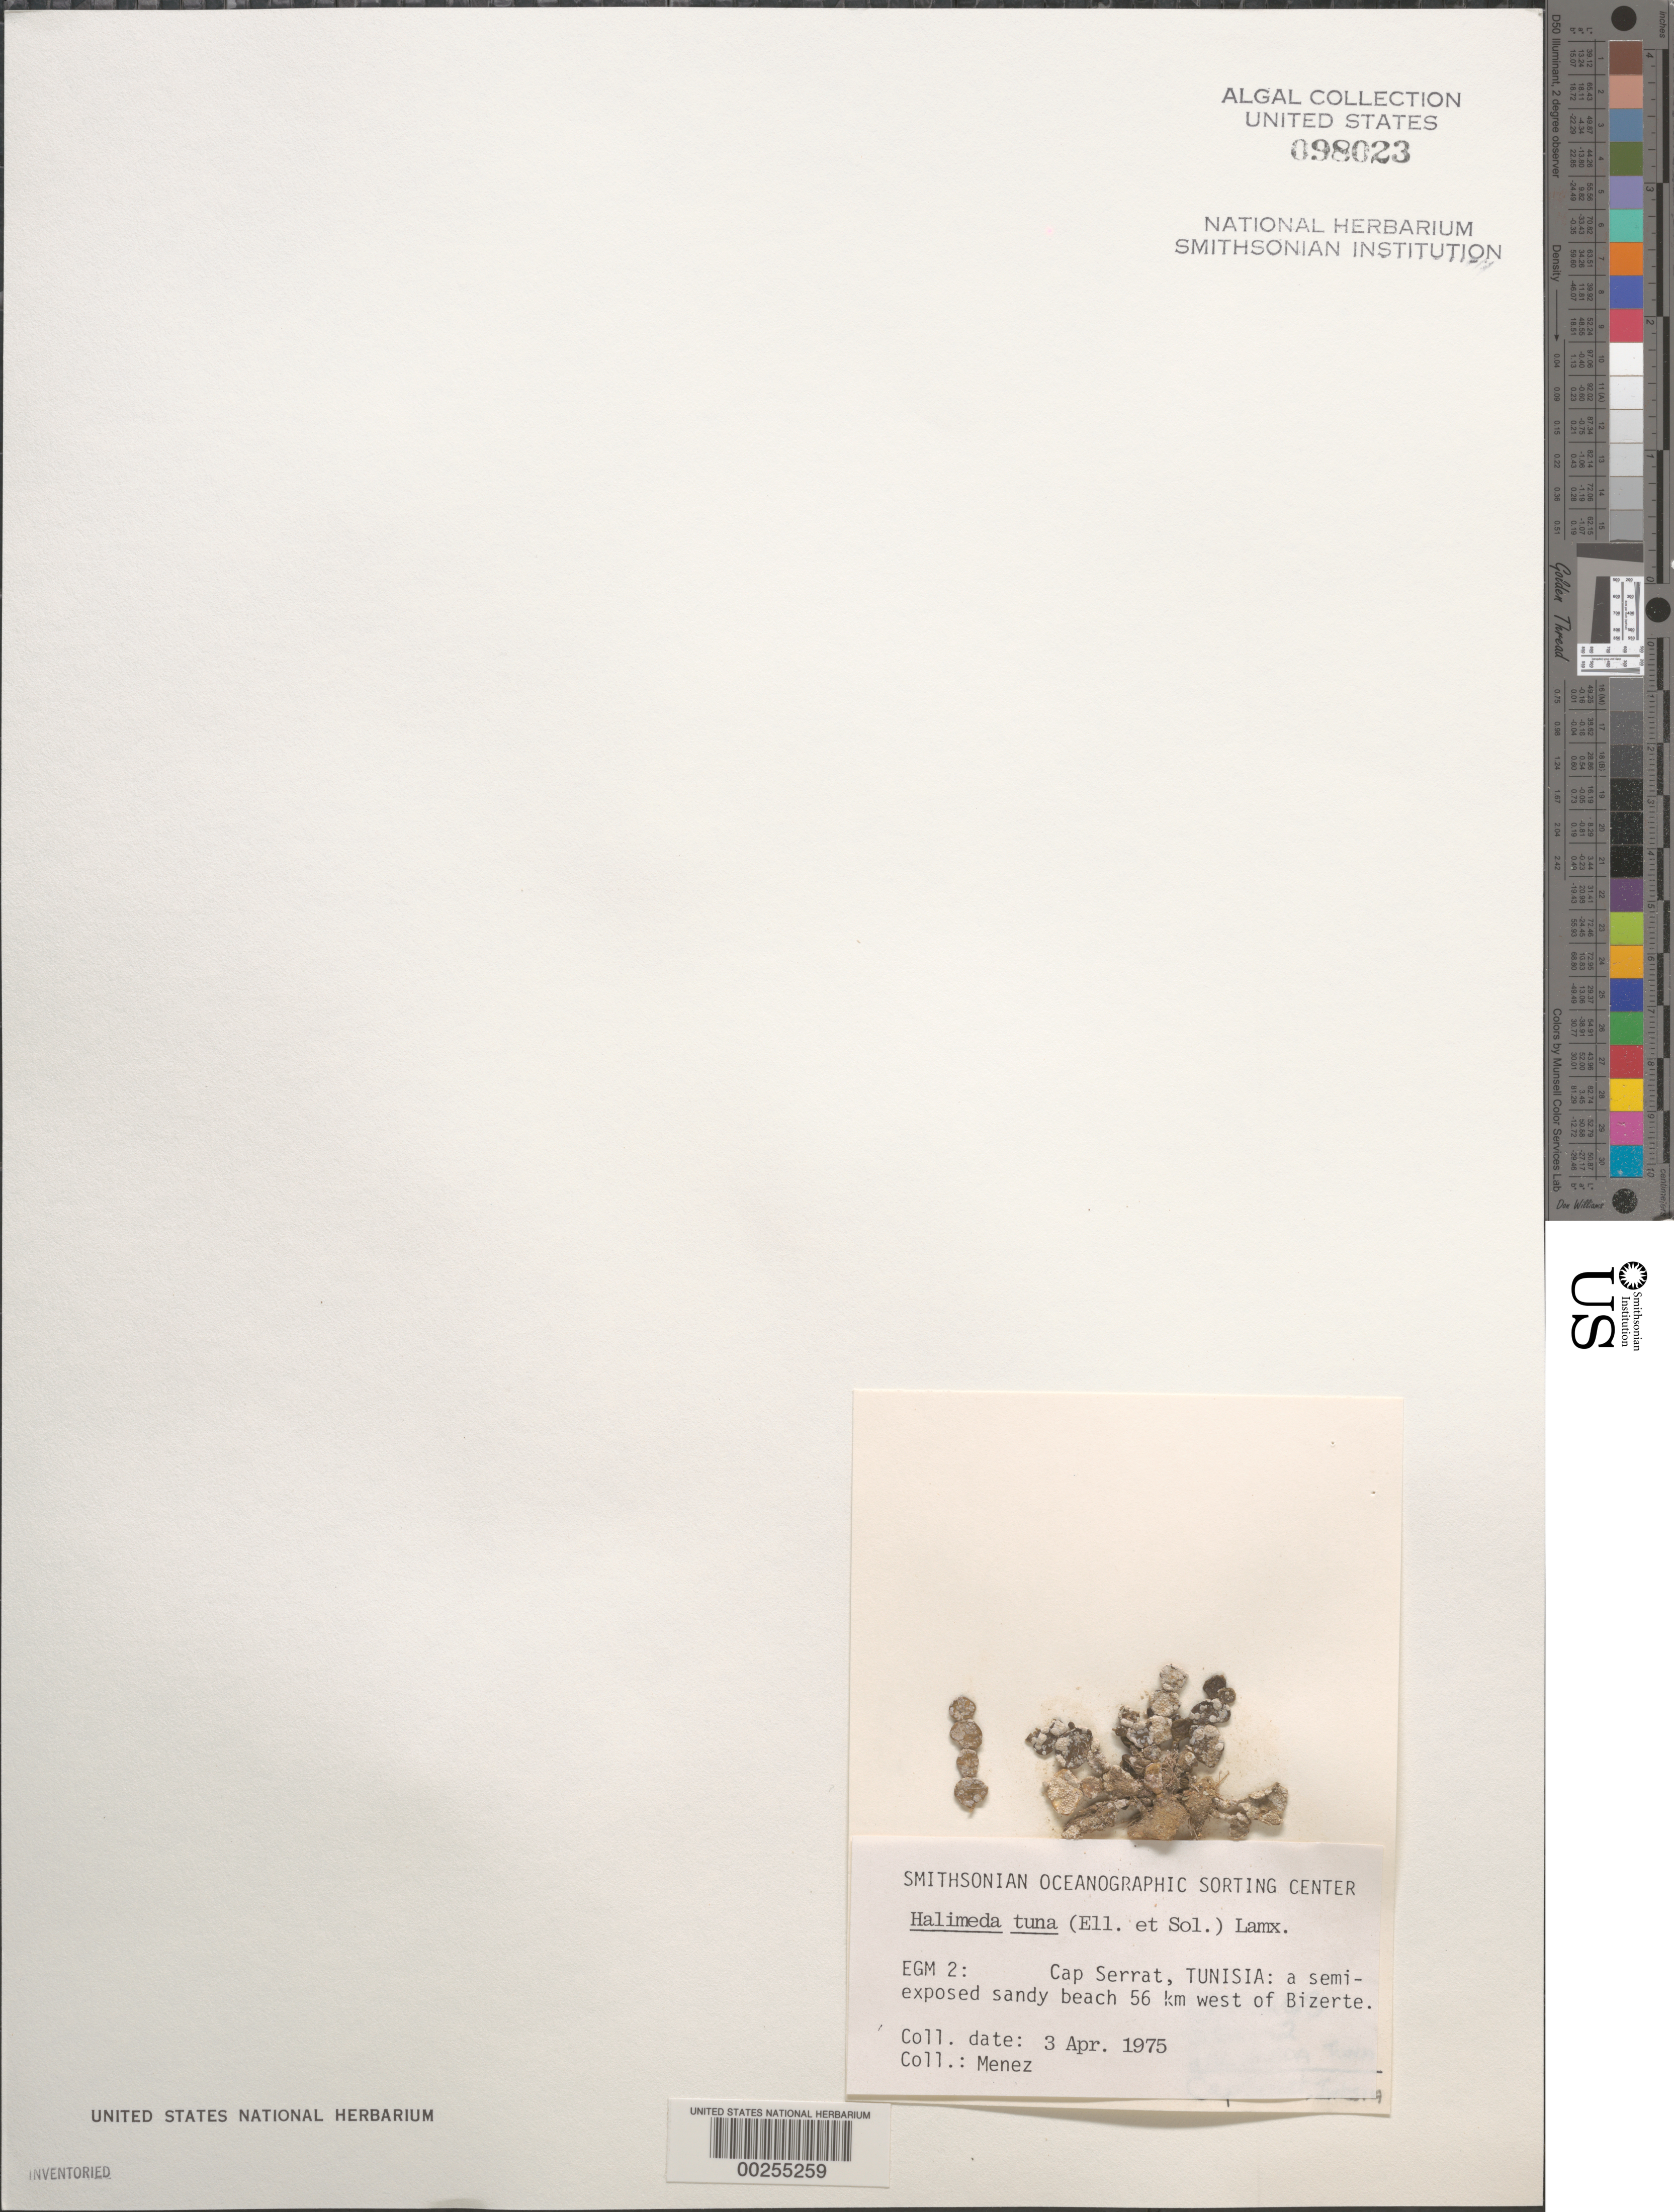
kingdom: Plantae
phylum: Chlorophyta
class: Ulvophyceae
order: Bryopsidales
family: Halimedaceae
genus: Halimeda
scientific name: Halimeda tuna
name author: (J. Ellis & Sol.) J.V.Lamouroux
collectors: Meñez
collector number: EGM 2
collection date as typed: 03 Apr 1975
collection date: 1975-04-03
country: Tunisia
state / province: Bizerte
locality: Cap serrat, 56 km west of bizerte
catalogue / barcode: US 98023